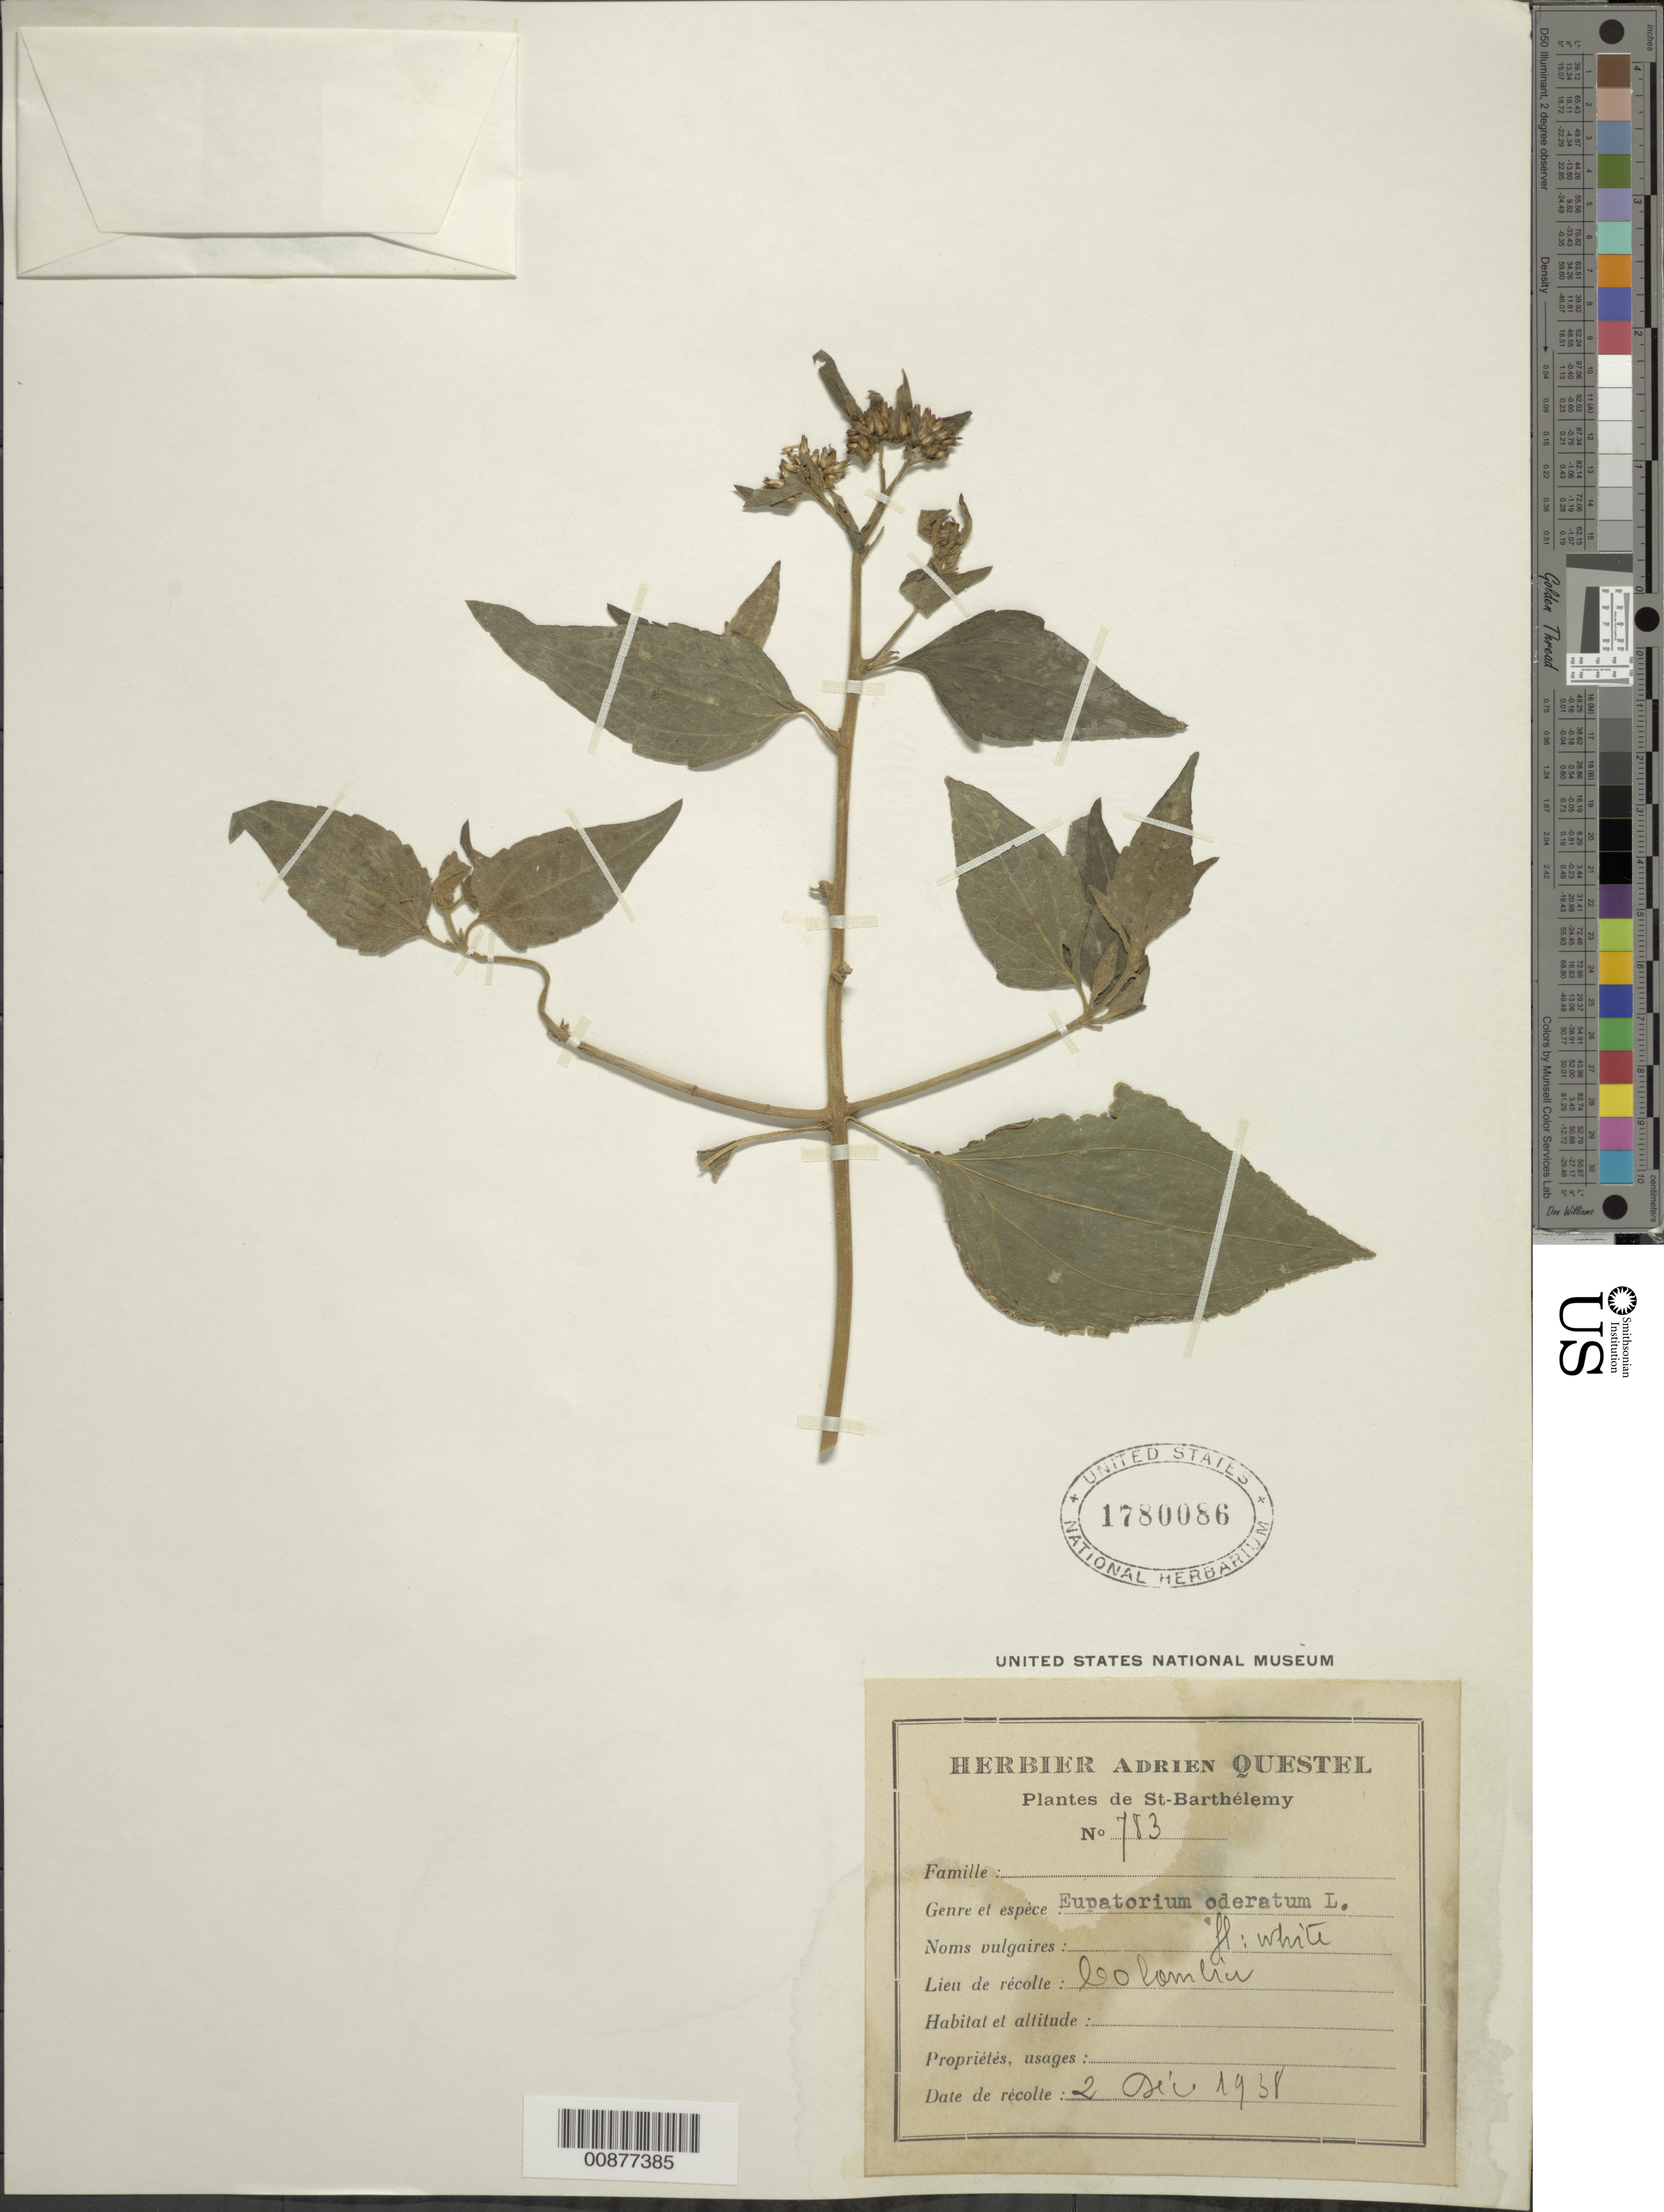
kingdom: Plantae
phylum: Tracheophyta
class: Magnoliopsida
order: Asterales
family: Asteraceae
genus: Chromolaena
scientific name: Chromolaena odorata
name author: (L.) R.M. King & H. Rob.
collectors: A. Questel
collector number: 783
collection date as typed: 02 Dec 1938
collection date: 1938-12-02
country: Saint Barthélemy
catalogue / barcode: US 1780086